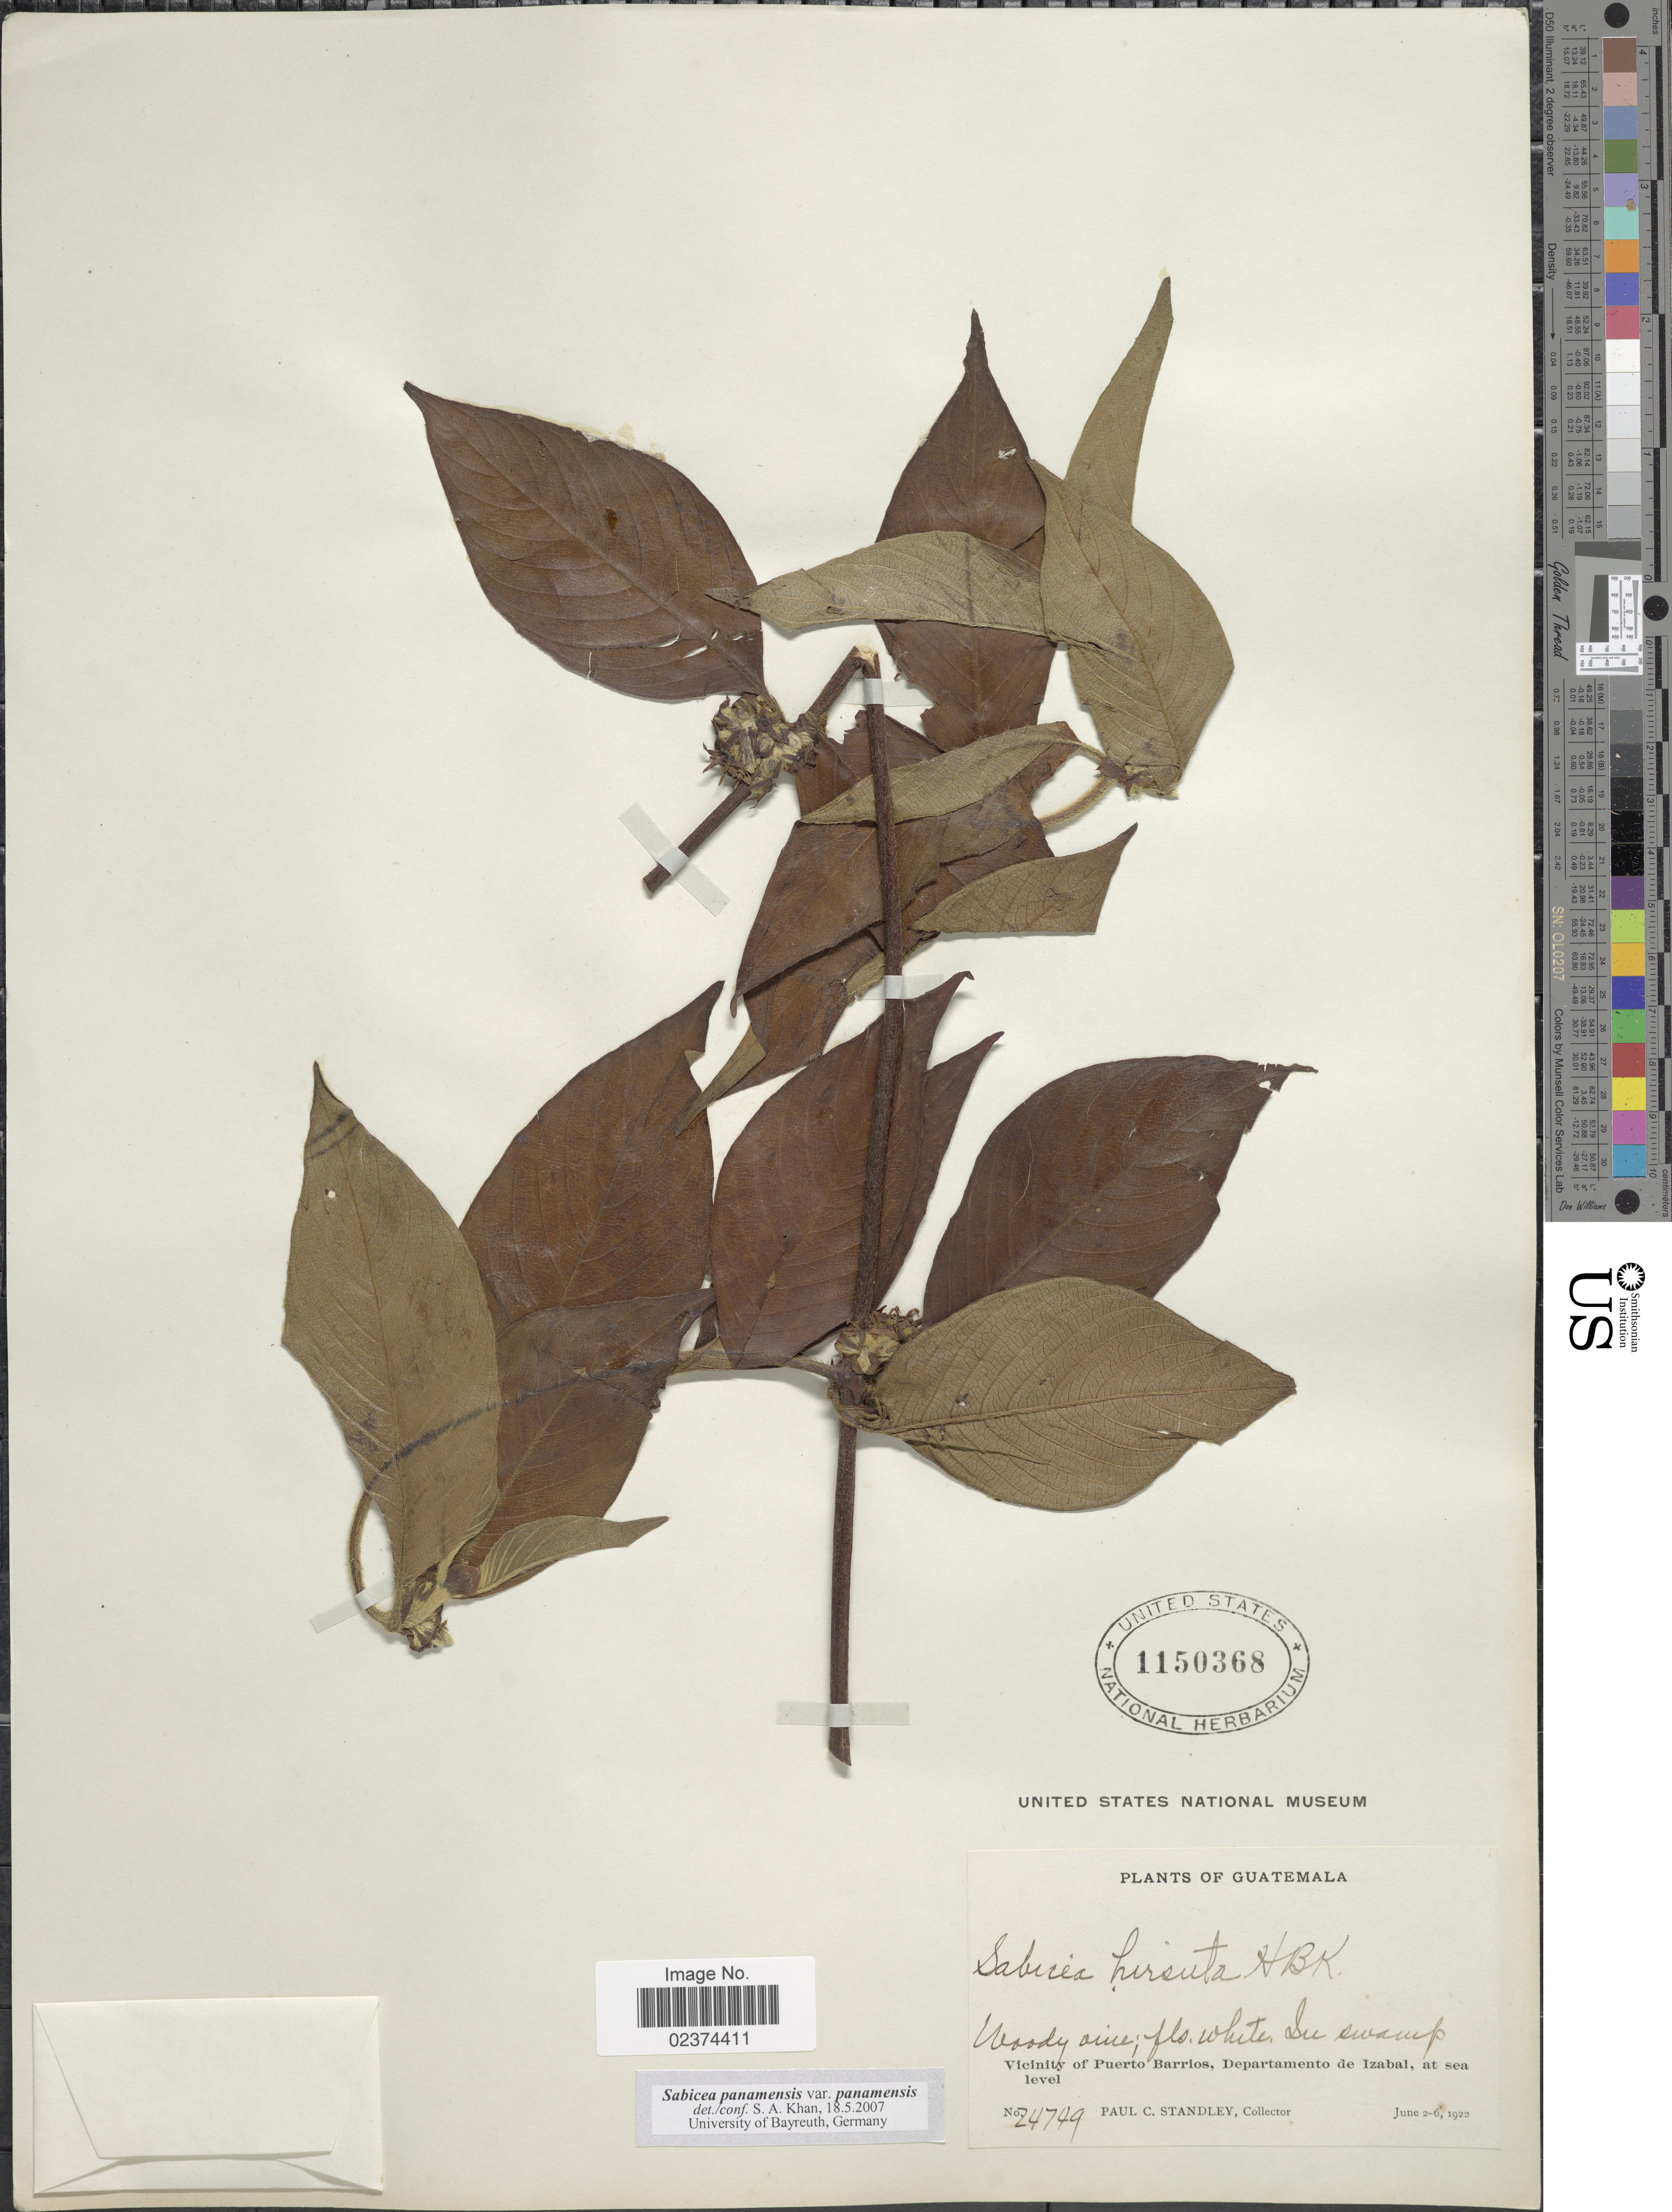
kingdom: Plantae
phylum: Tracheophyta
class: Magnoliopsida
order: Gentianales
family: Rubiaceae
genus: Sabicea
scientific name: Sabicea panamensis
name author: Wernham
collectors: P. C. Standley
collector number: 24749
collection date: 1922-06-02/1922-06-06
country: Guatemala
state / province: Izabal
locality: Woody vine; In swamp, Vicinity of Puerto Barrios, Departamento de Izabal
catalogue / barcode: US 1150368